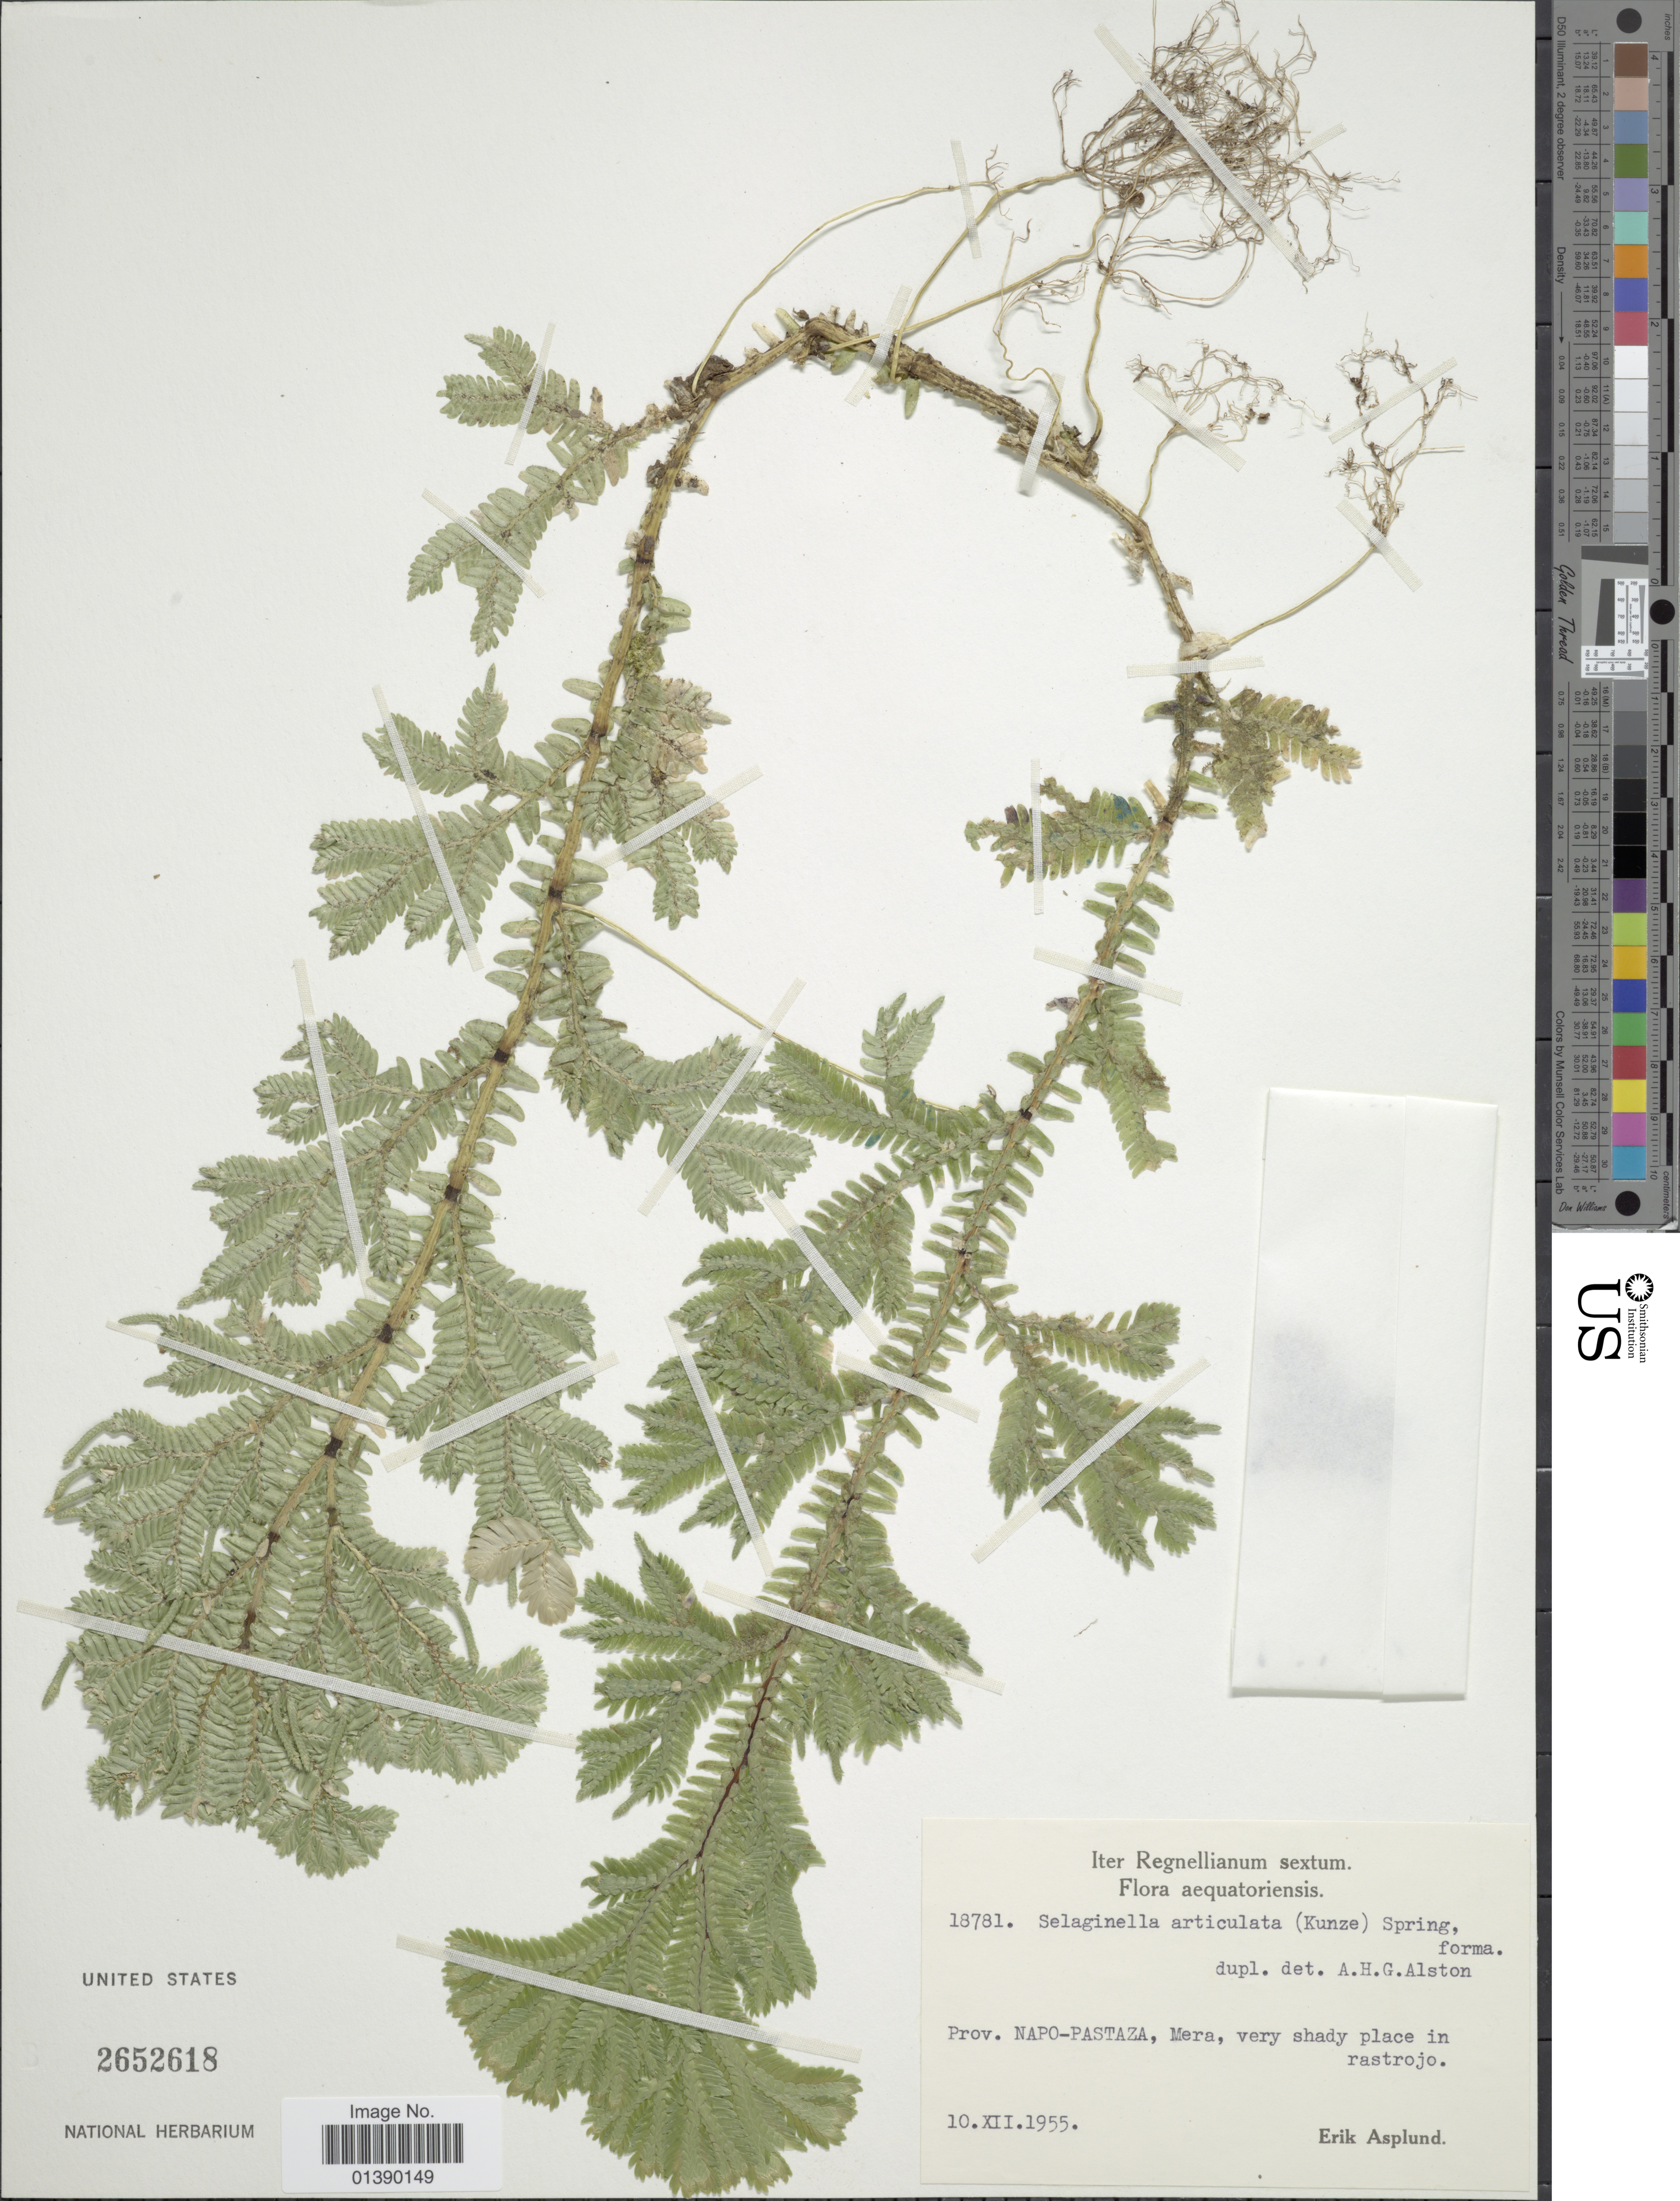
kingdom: Plantae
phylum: Tracheophyta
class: Lycopodiopsida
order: Selaginellales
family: Selaginellaceae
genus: Selaginella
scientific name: Selaginella articulata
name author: (Kunze) Spring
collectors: E. Asplund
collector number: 18781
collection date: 1955-12-10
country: Ecuador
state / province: Napo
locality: Prov. Napo-Pastaza, Mera, very shady place in rastojo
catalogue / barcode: US 2652618